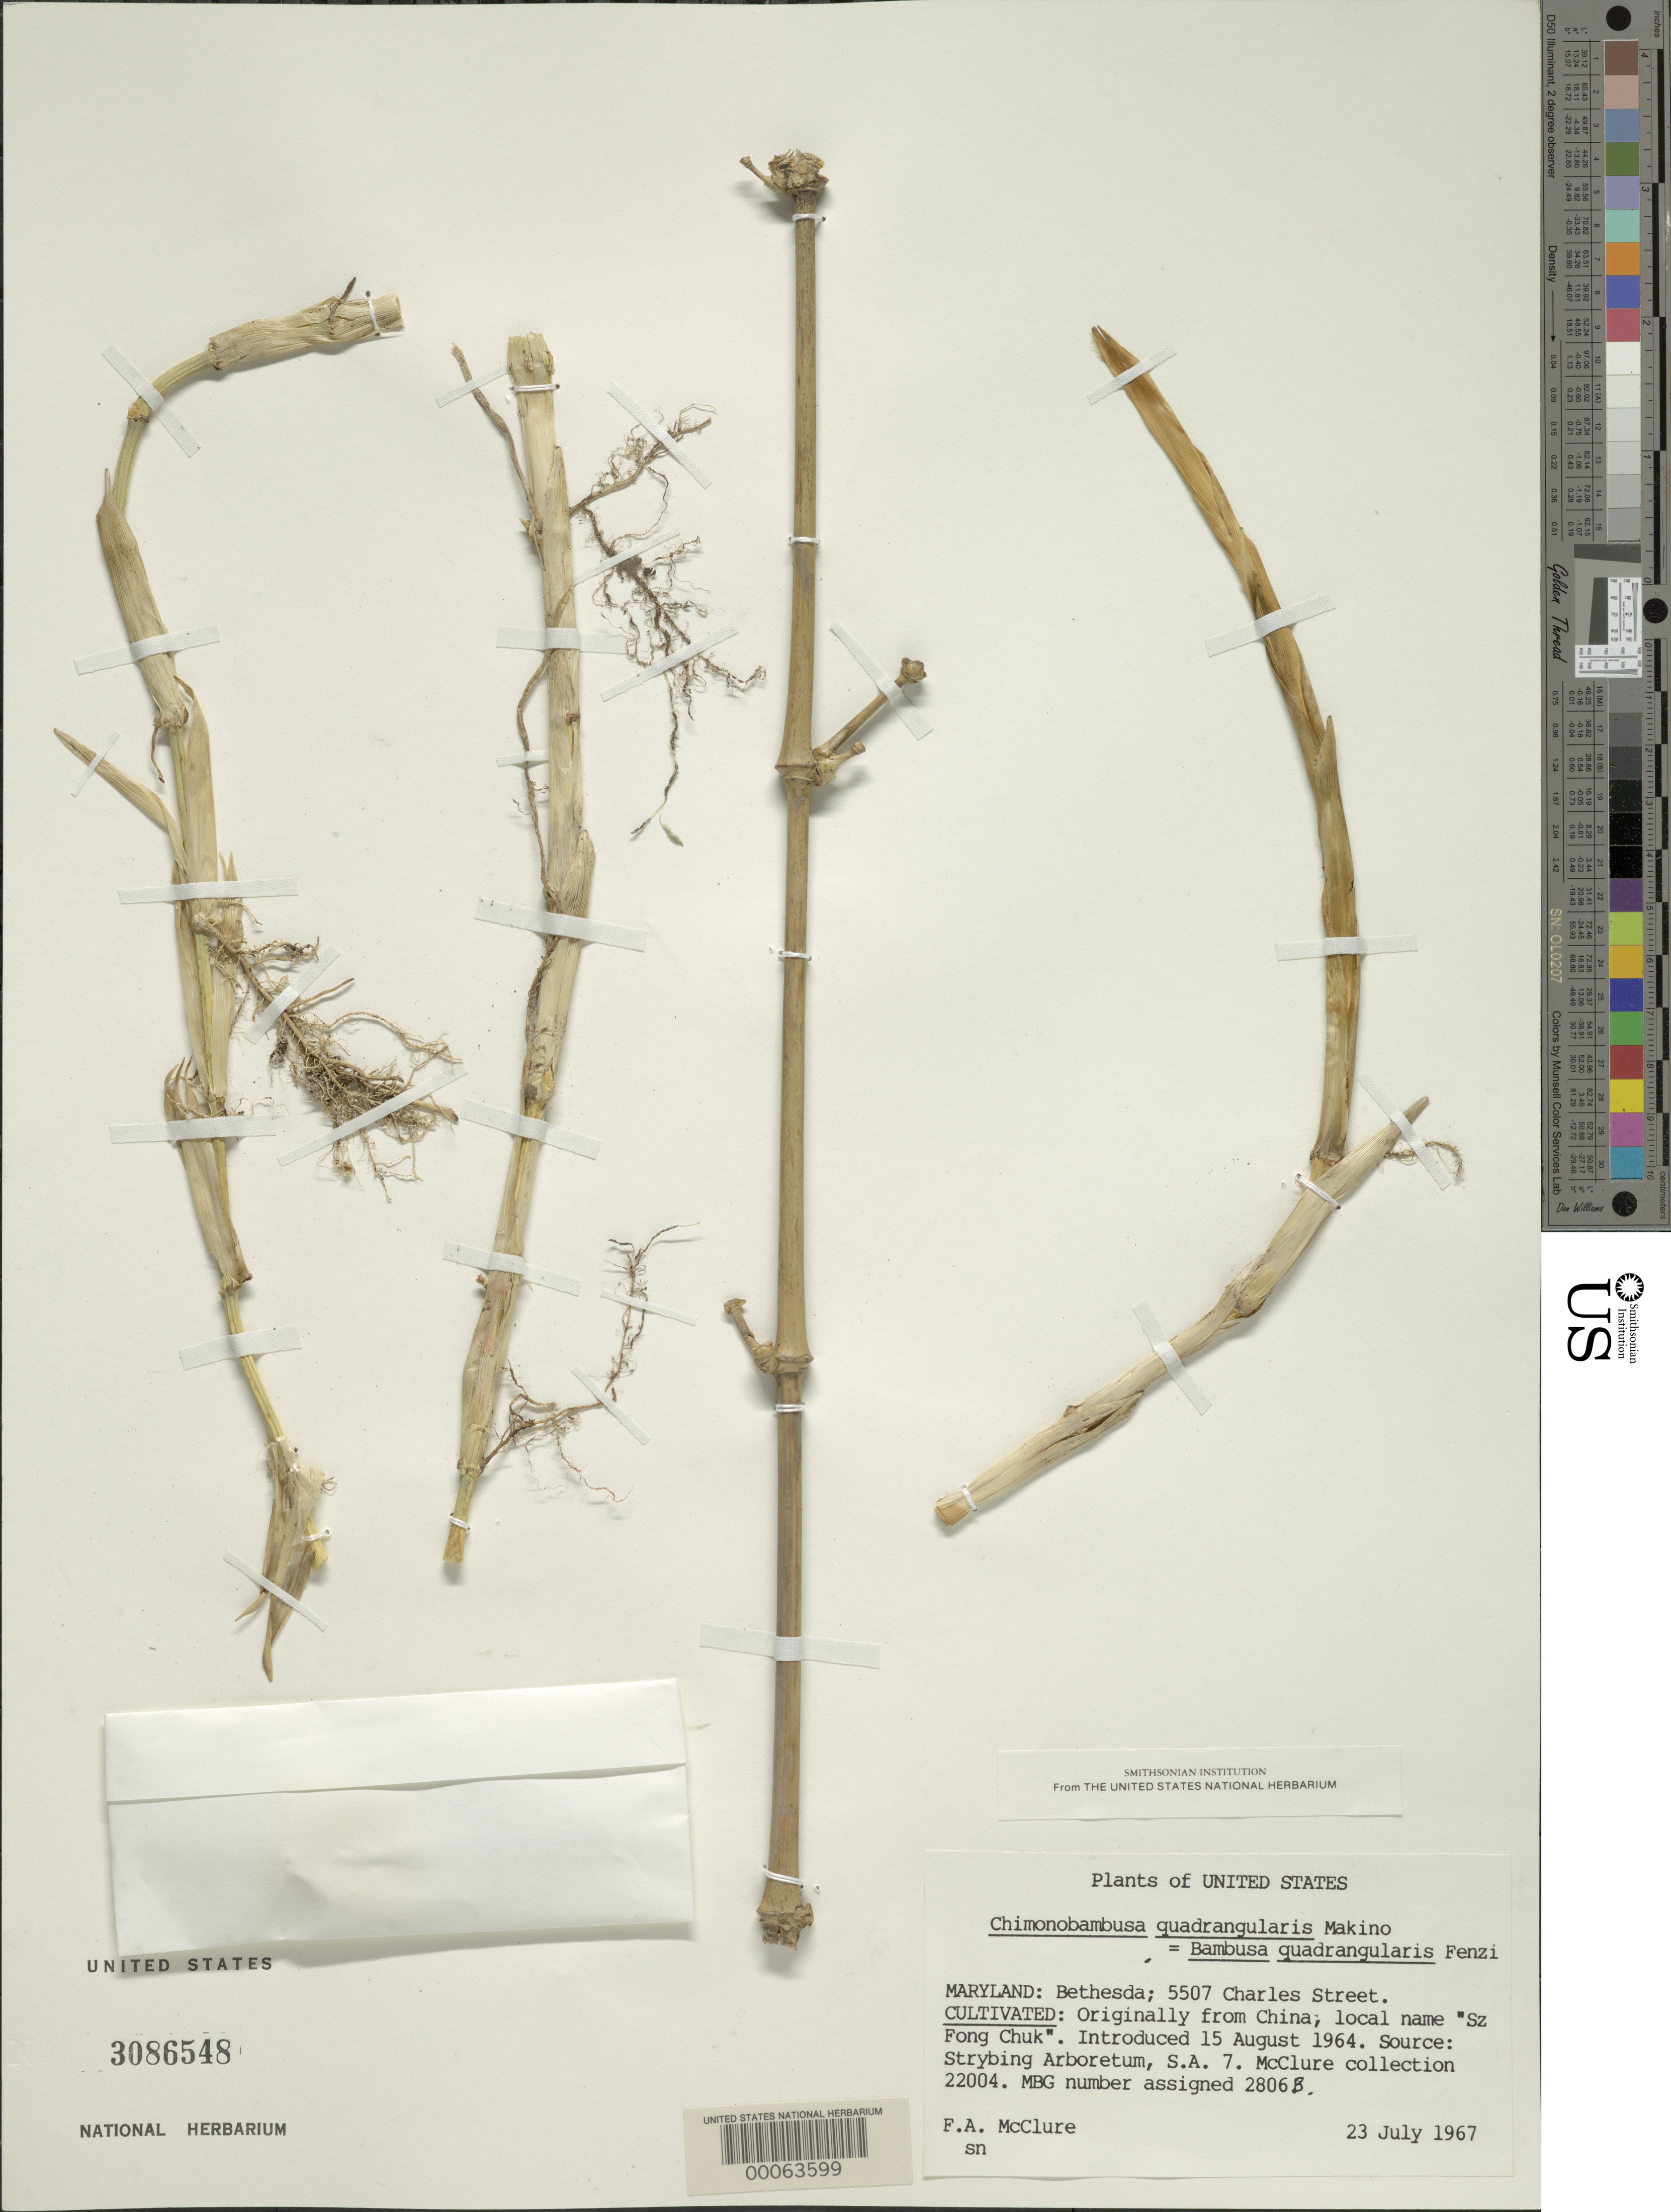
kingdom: Plantae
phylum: Tracheophyta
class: Liliopsida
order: Poales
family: Poaceae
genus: Chimonobambusa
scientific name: Chimonobambusa quadrangularis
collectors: F. A. McClure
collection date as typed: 23 Jul 1967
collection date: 1967-07-23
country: United States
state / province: Maryland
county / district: Montgomery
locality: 5507 Charles Street, Bethesda (McClure's garden)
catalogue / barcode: US 3086548